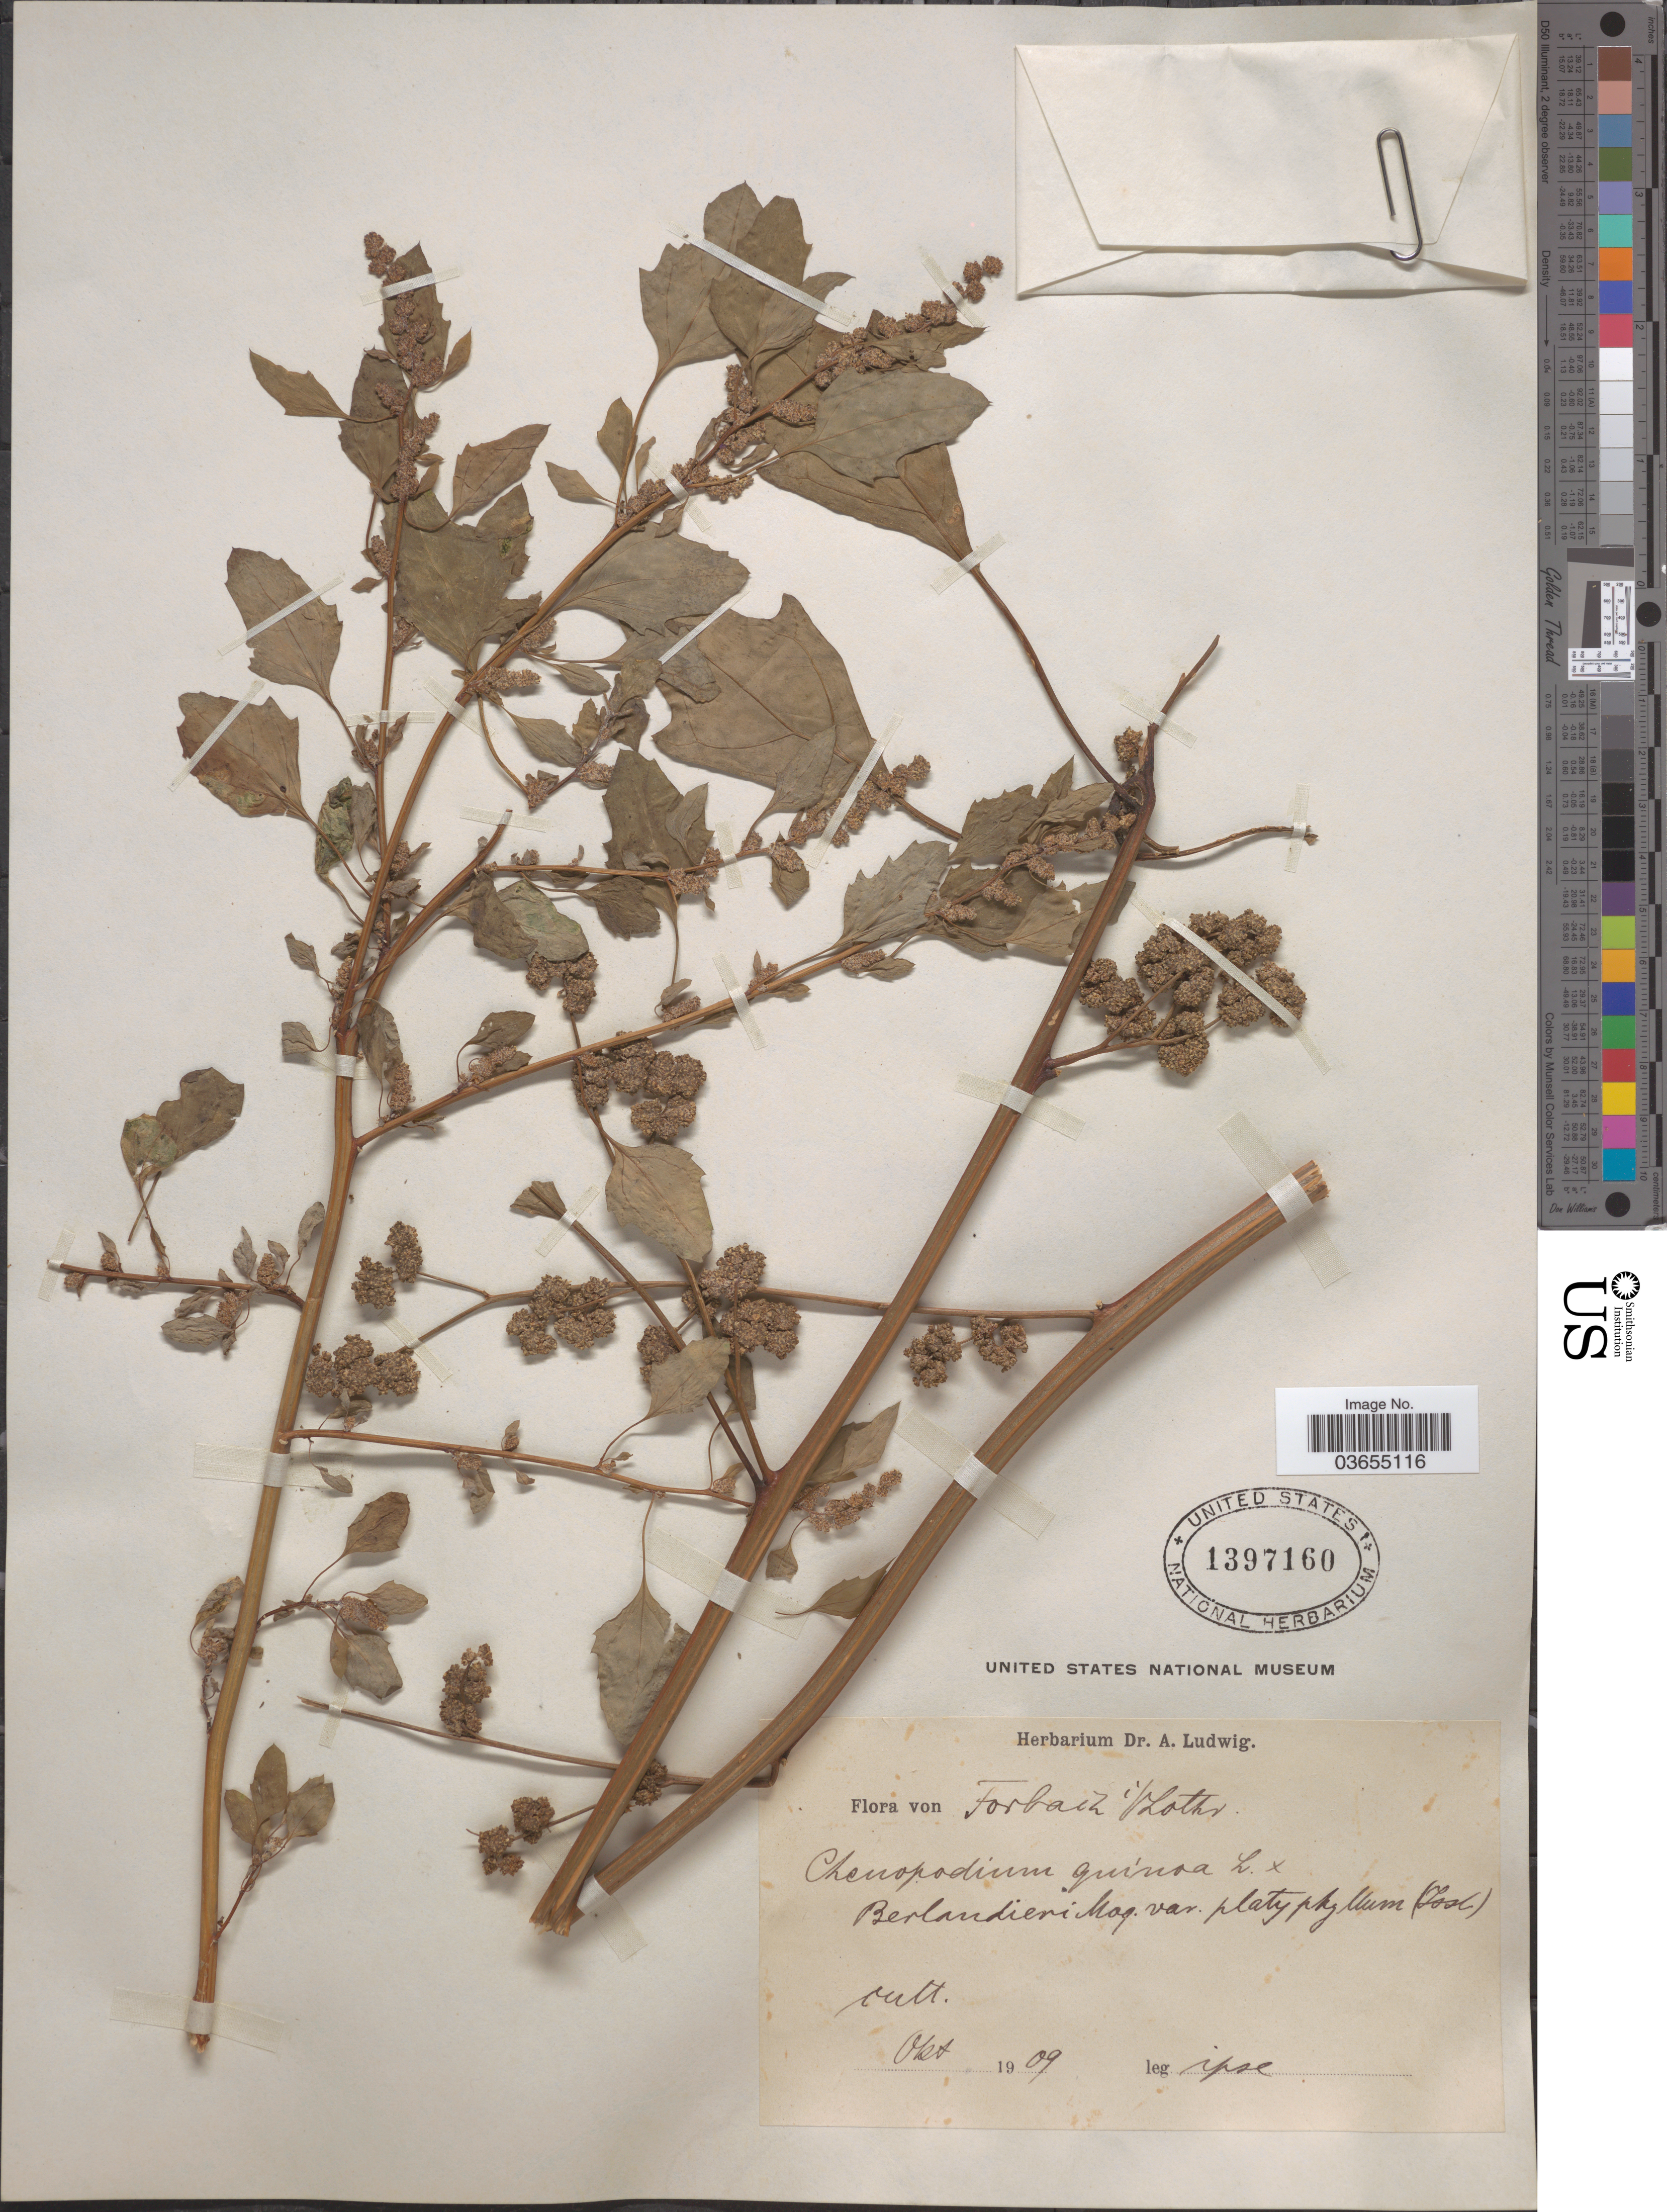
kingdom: Plantae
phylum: Tracheophyta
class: Magnoliopsida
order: Caryophyllales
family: Amaranthaceae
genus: Chenopodium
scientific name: Chenopodium quinoa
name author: Willd.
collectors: A. Ludwig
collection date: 1909-10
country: Germany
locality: Forbach i Lothr.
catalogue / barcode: US 1397160